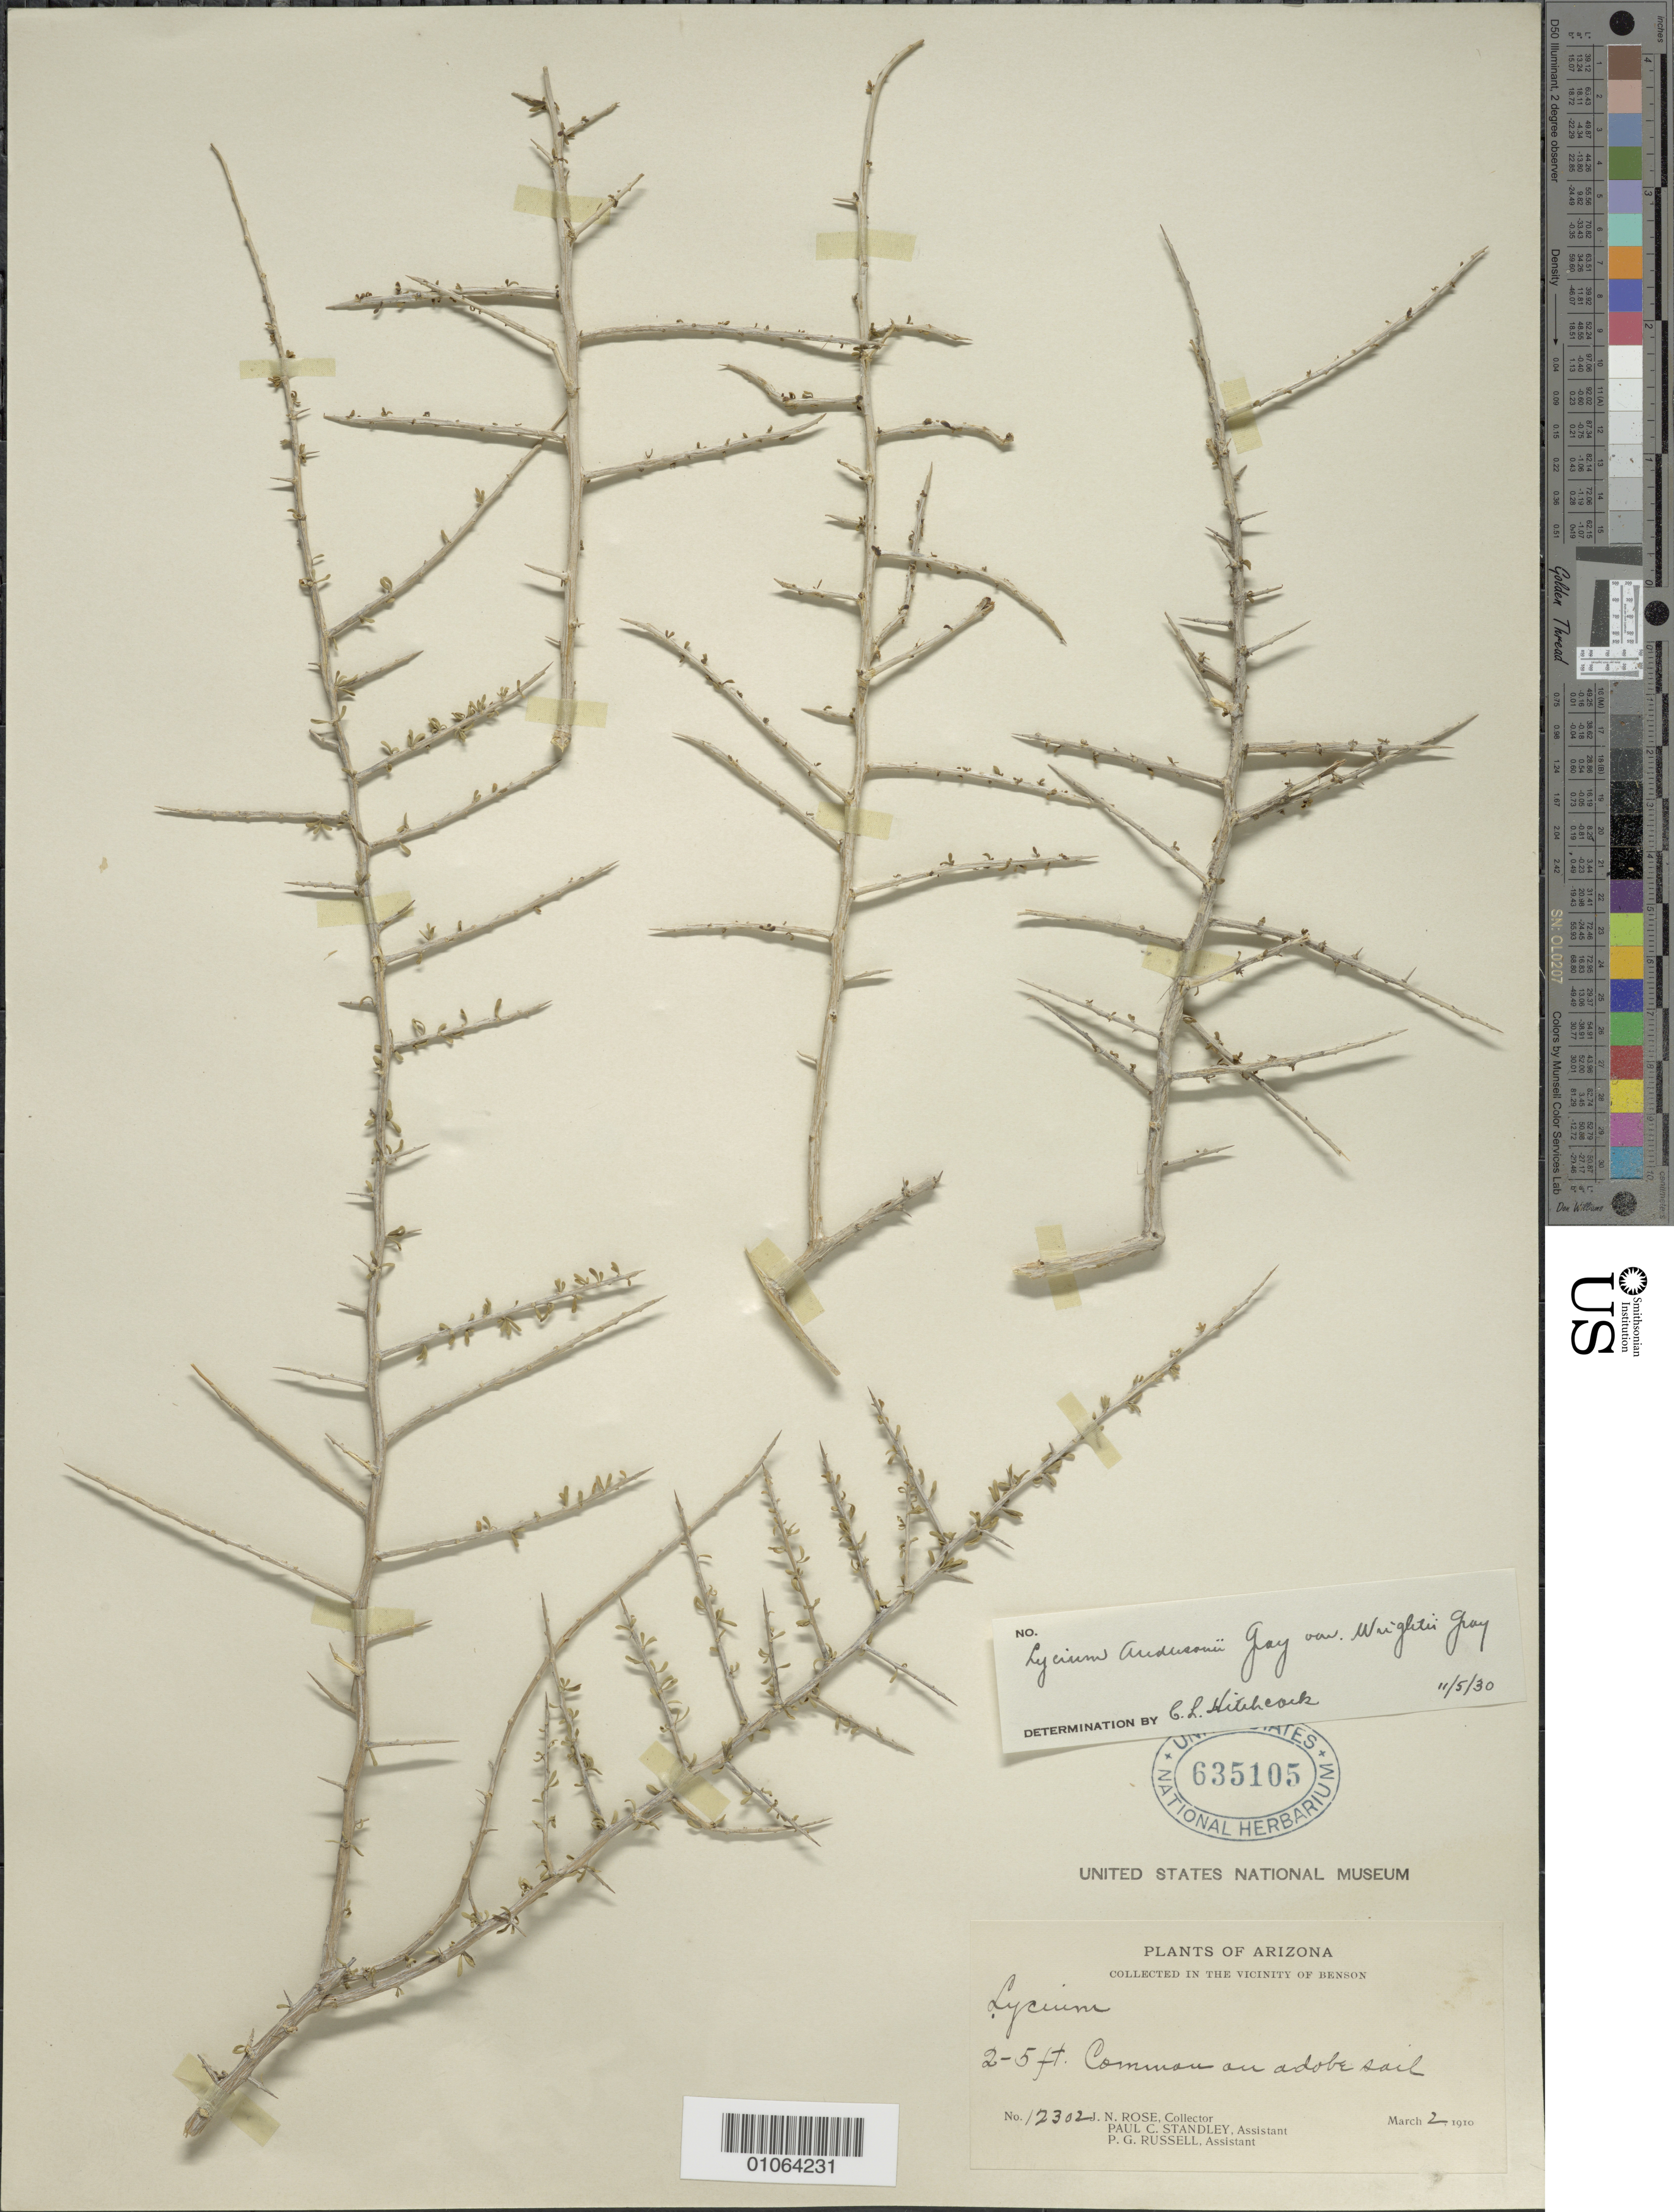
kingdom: Plantae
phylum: Tracheophyta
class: Magnoliopsida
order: Solanales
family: Solanaceae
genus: Lycium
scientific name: Lycium andersonii var. wrightii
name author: A. Gray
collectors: J. N. Rose, P. C. Standley & P. G. Russell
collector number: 12302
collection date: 1910-03-02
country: United States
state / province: Arizona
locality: In the vicinity of Benson.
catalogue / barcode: US 635105